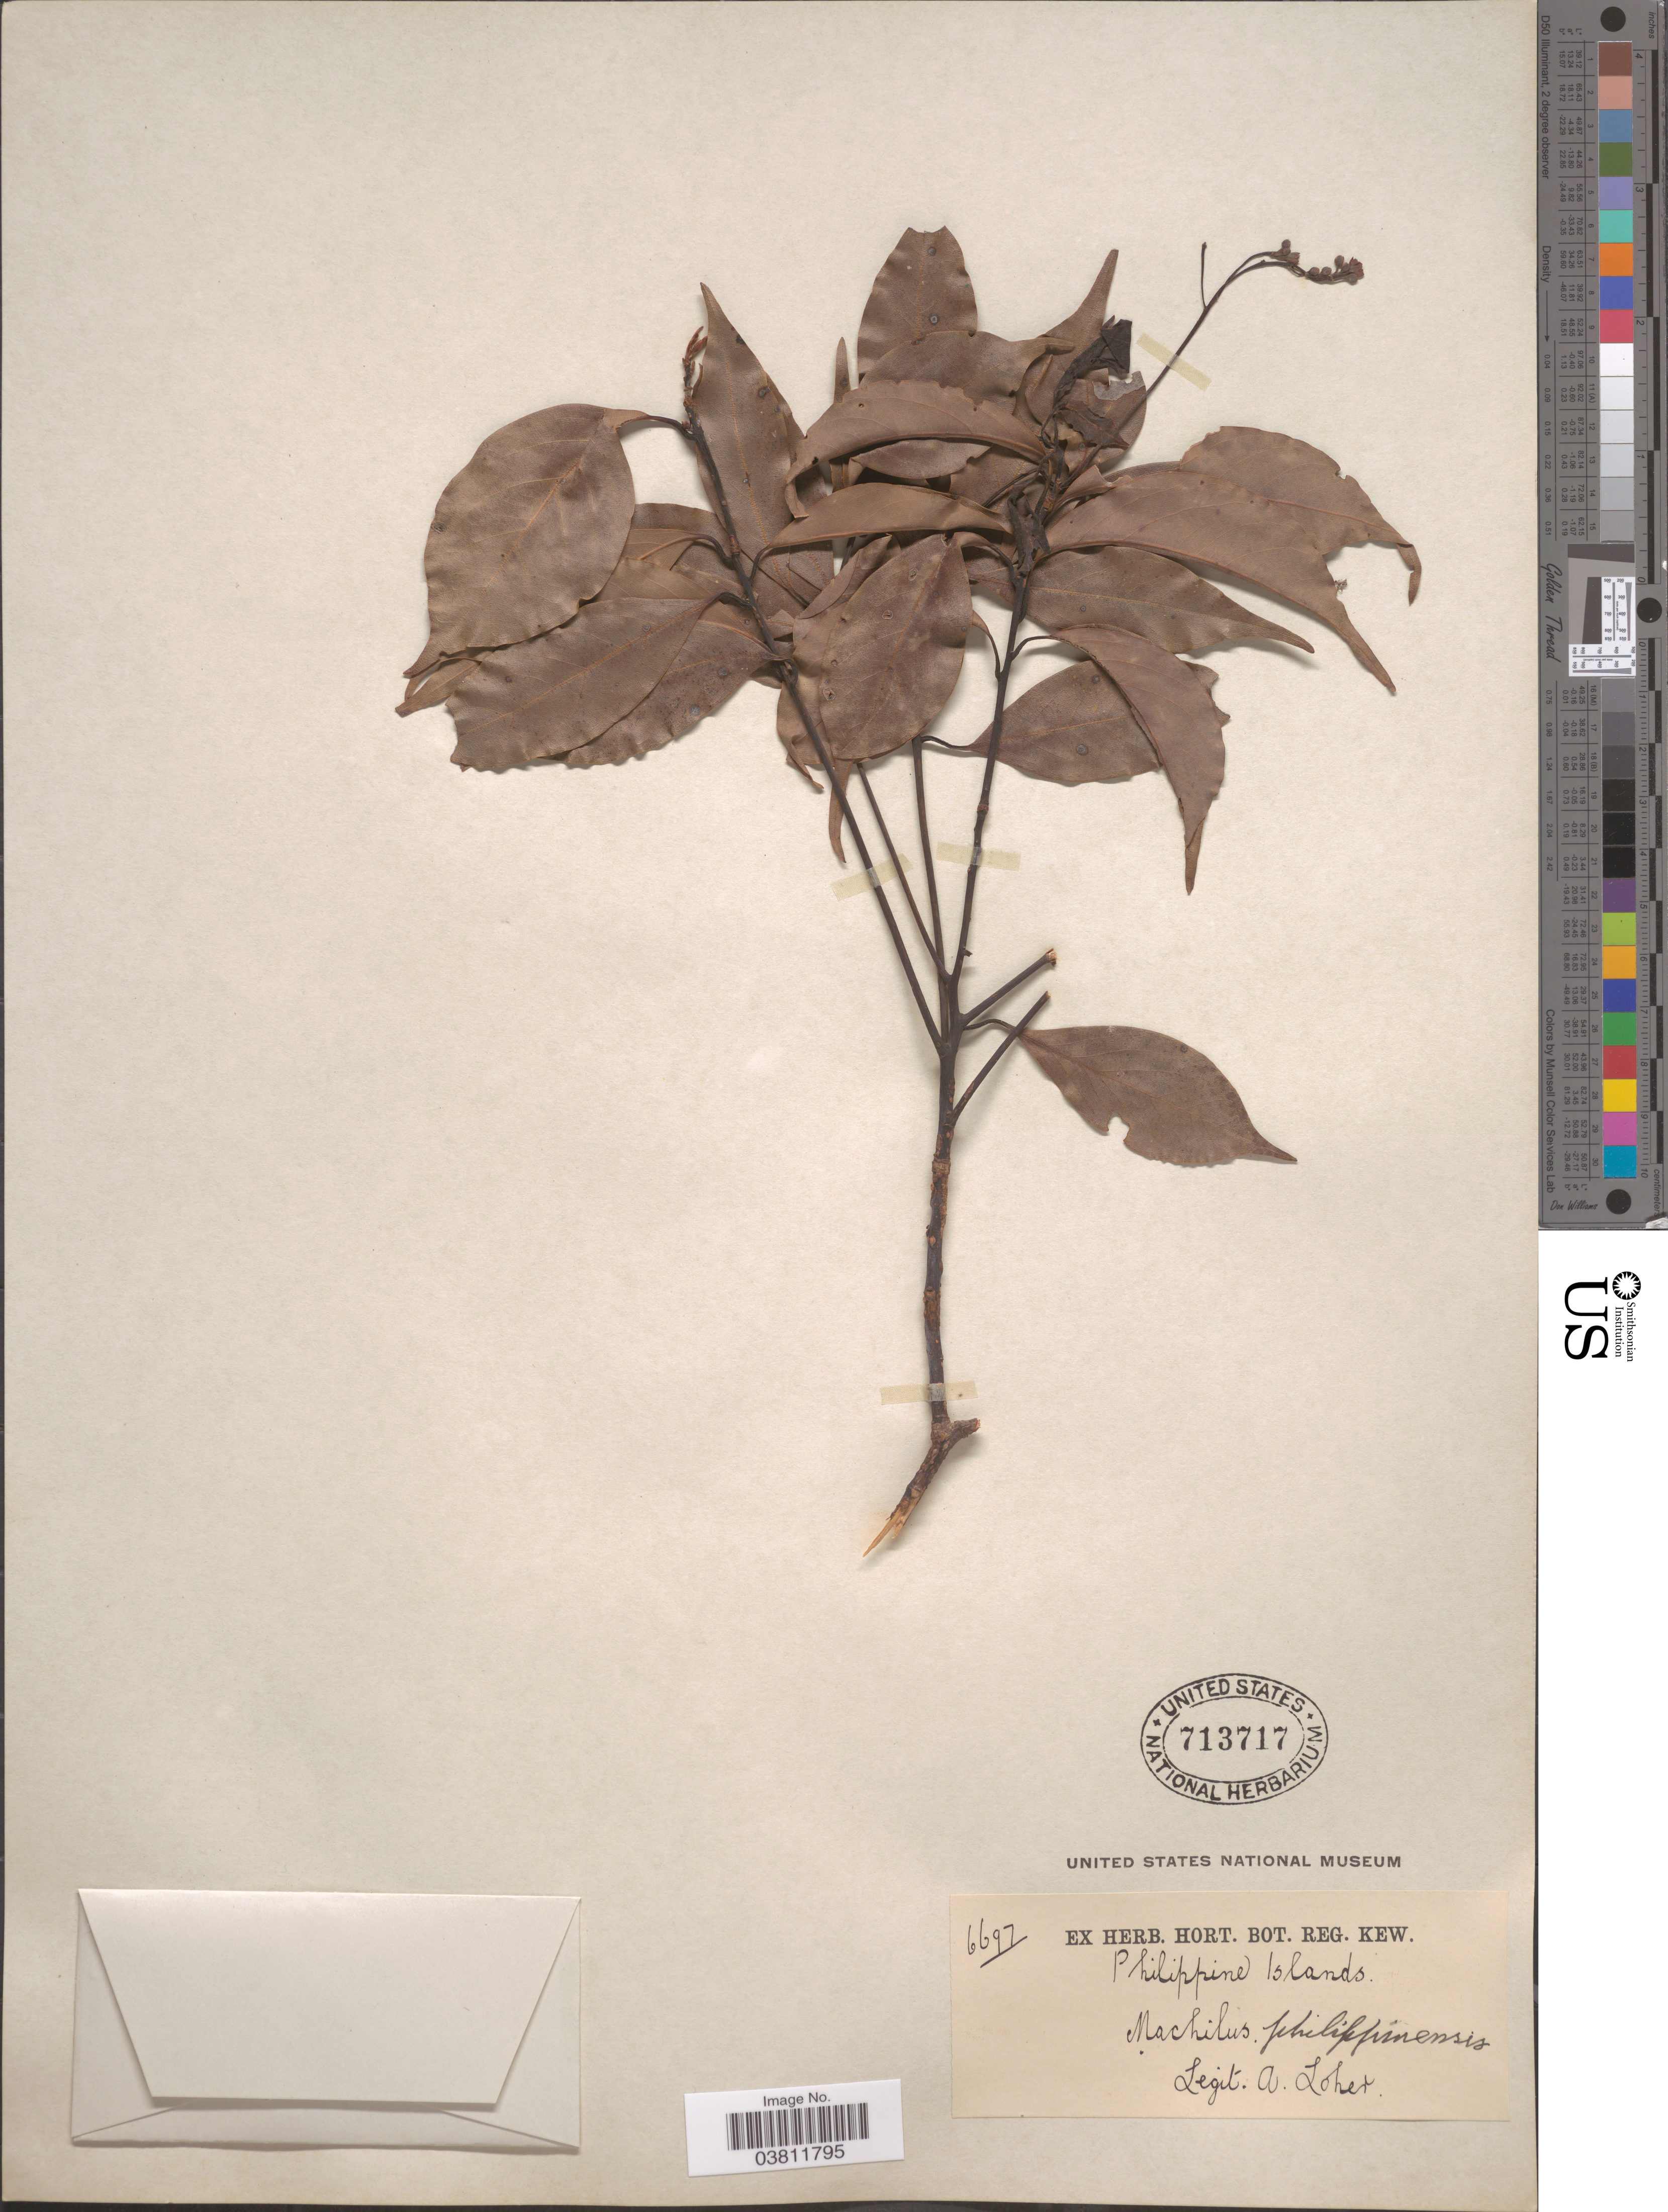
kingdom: Plantae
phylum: Tracheophyta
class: Magnoliopsida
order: Laurales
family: Lauraceae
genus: Machilus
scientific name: Machilus philippinensis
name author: Merr.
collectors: A. Loher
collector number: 6697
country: Philippines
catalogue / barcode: US 713717